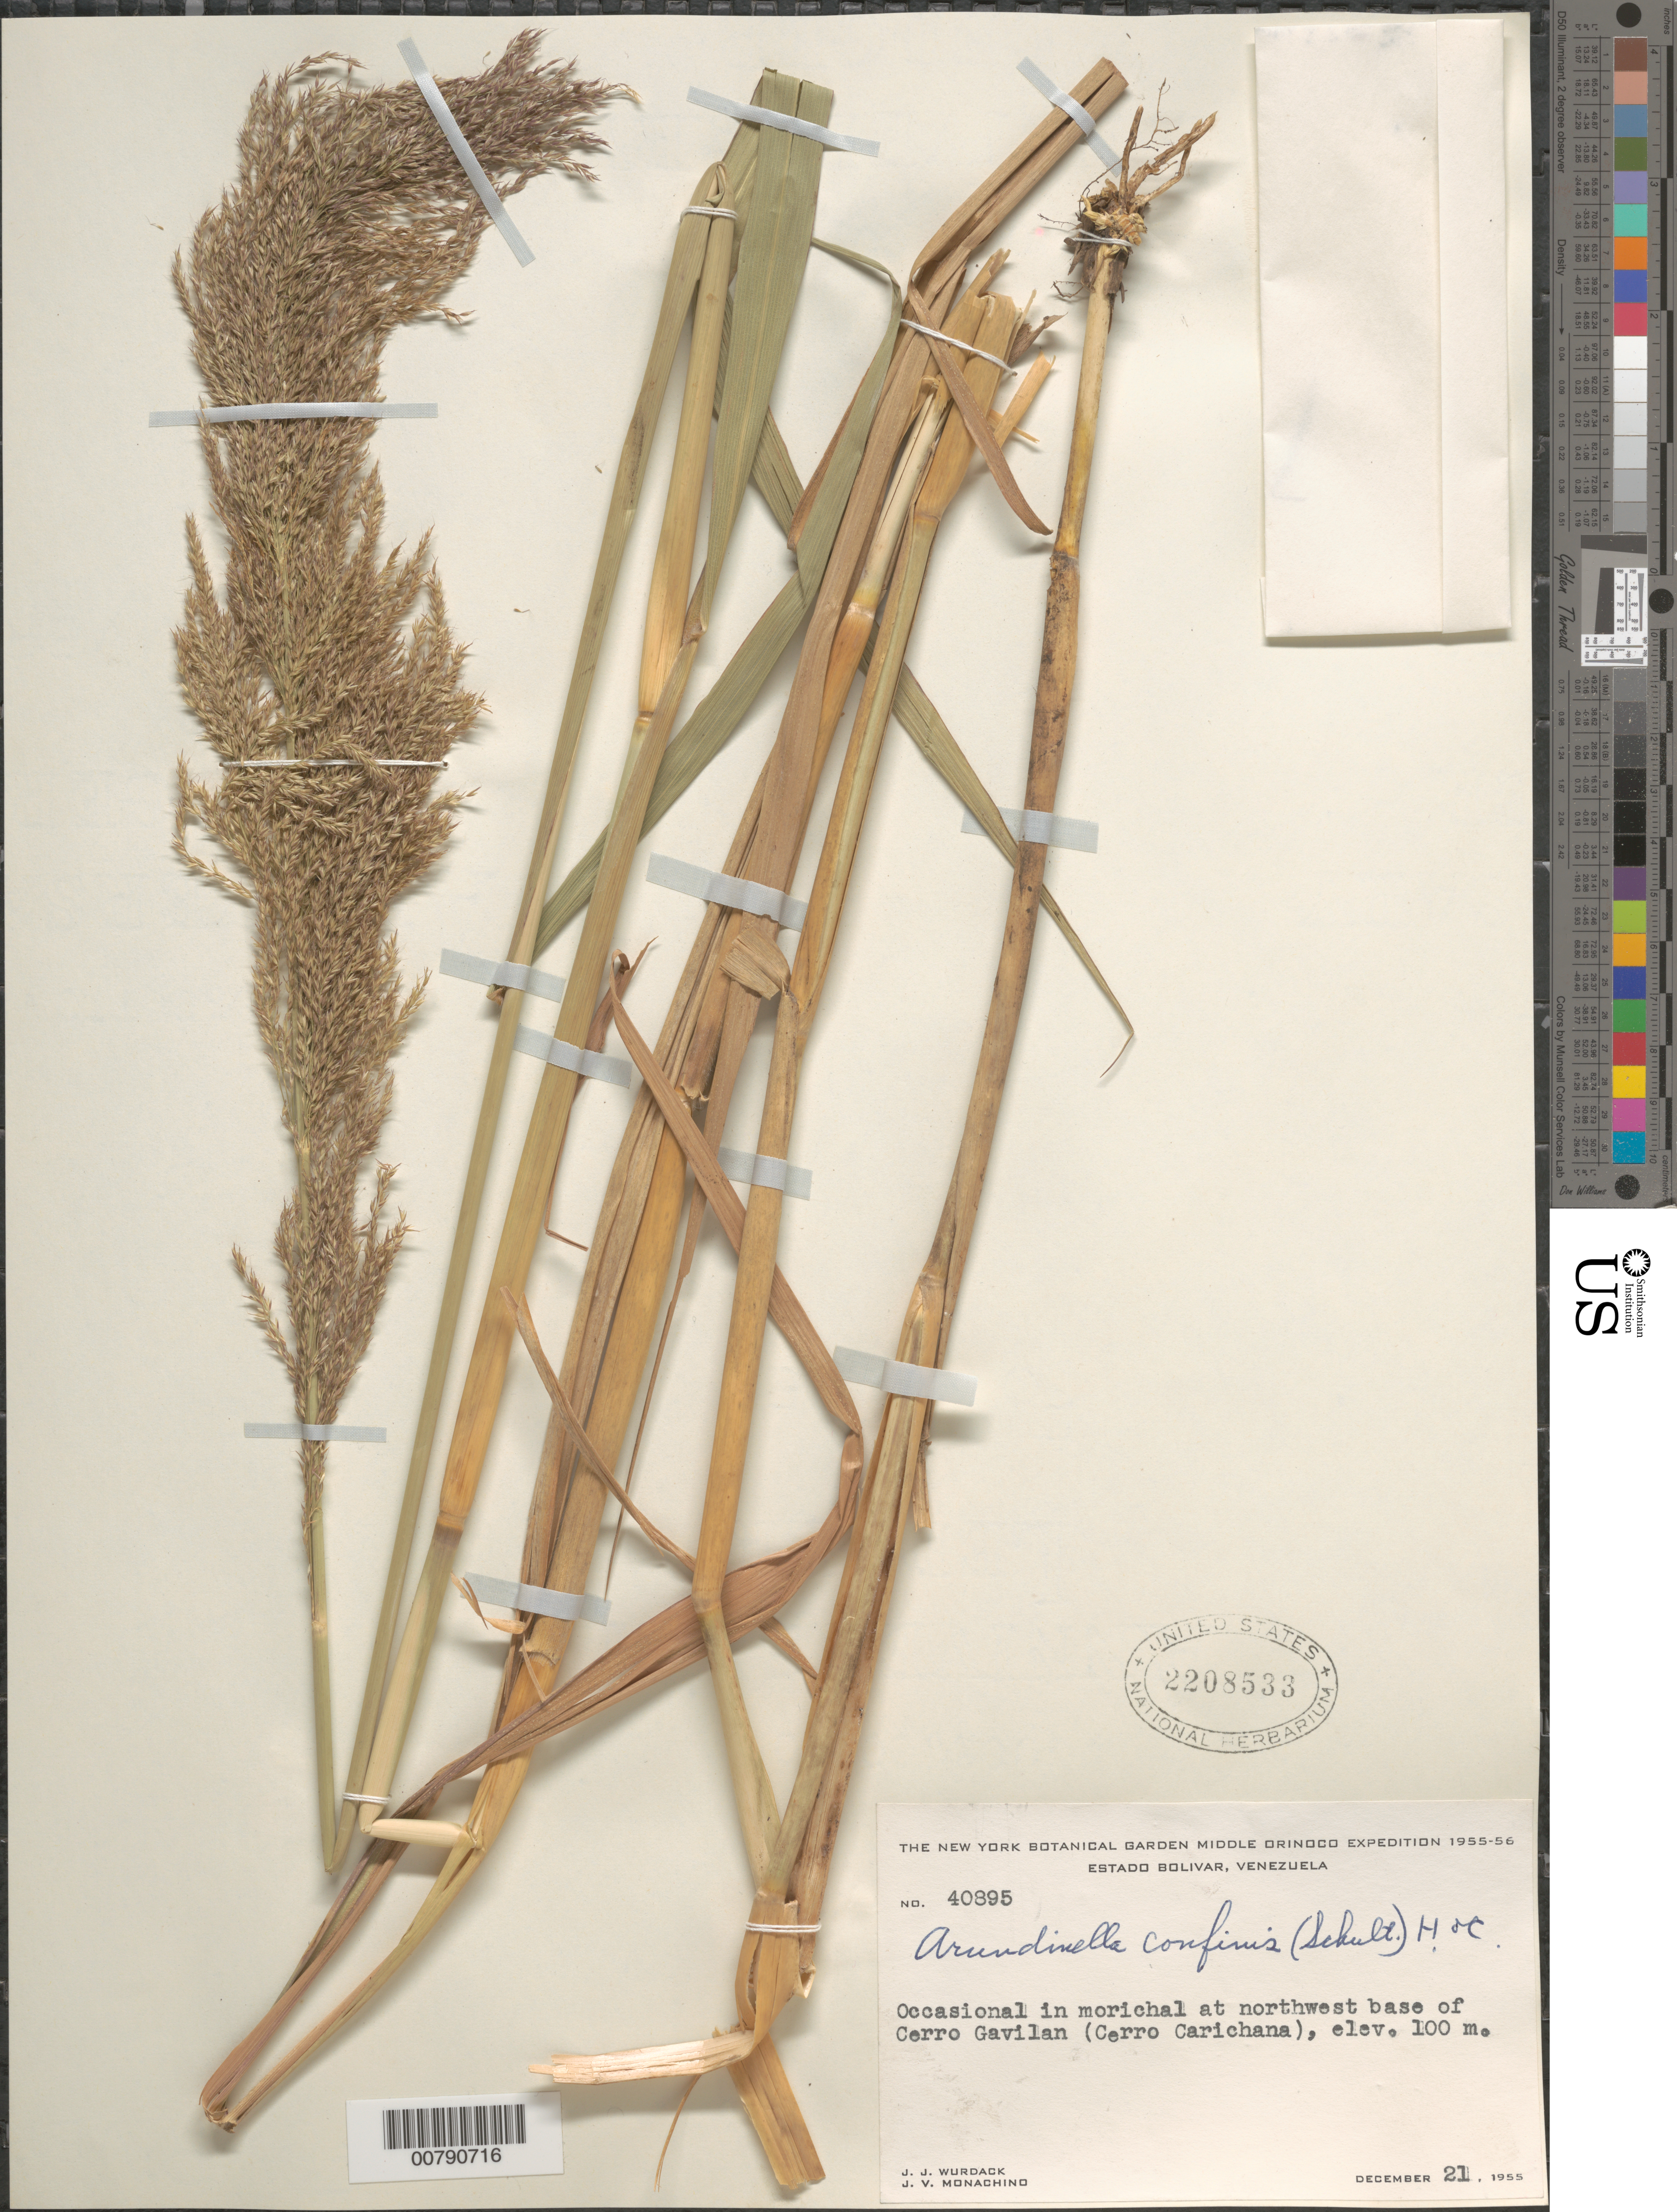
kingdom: Plantae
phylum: Tracheophyta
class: Liliopsida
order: Poales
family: Poaceae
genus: Arundinella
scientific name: Arundinella hispida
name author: (Humb. & Bonpl. ex Willd.) Kuntze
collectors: J. J. Wurdack & J. V. Monachino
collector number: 40895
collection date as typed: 21-Dec-55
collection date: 1955-12-21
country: Venezuela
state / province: Bolívar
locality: Cerro Gavilan (Cerro Carichana), at northwest base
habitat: Morichal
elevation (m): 100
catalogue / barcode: US 2208533